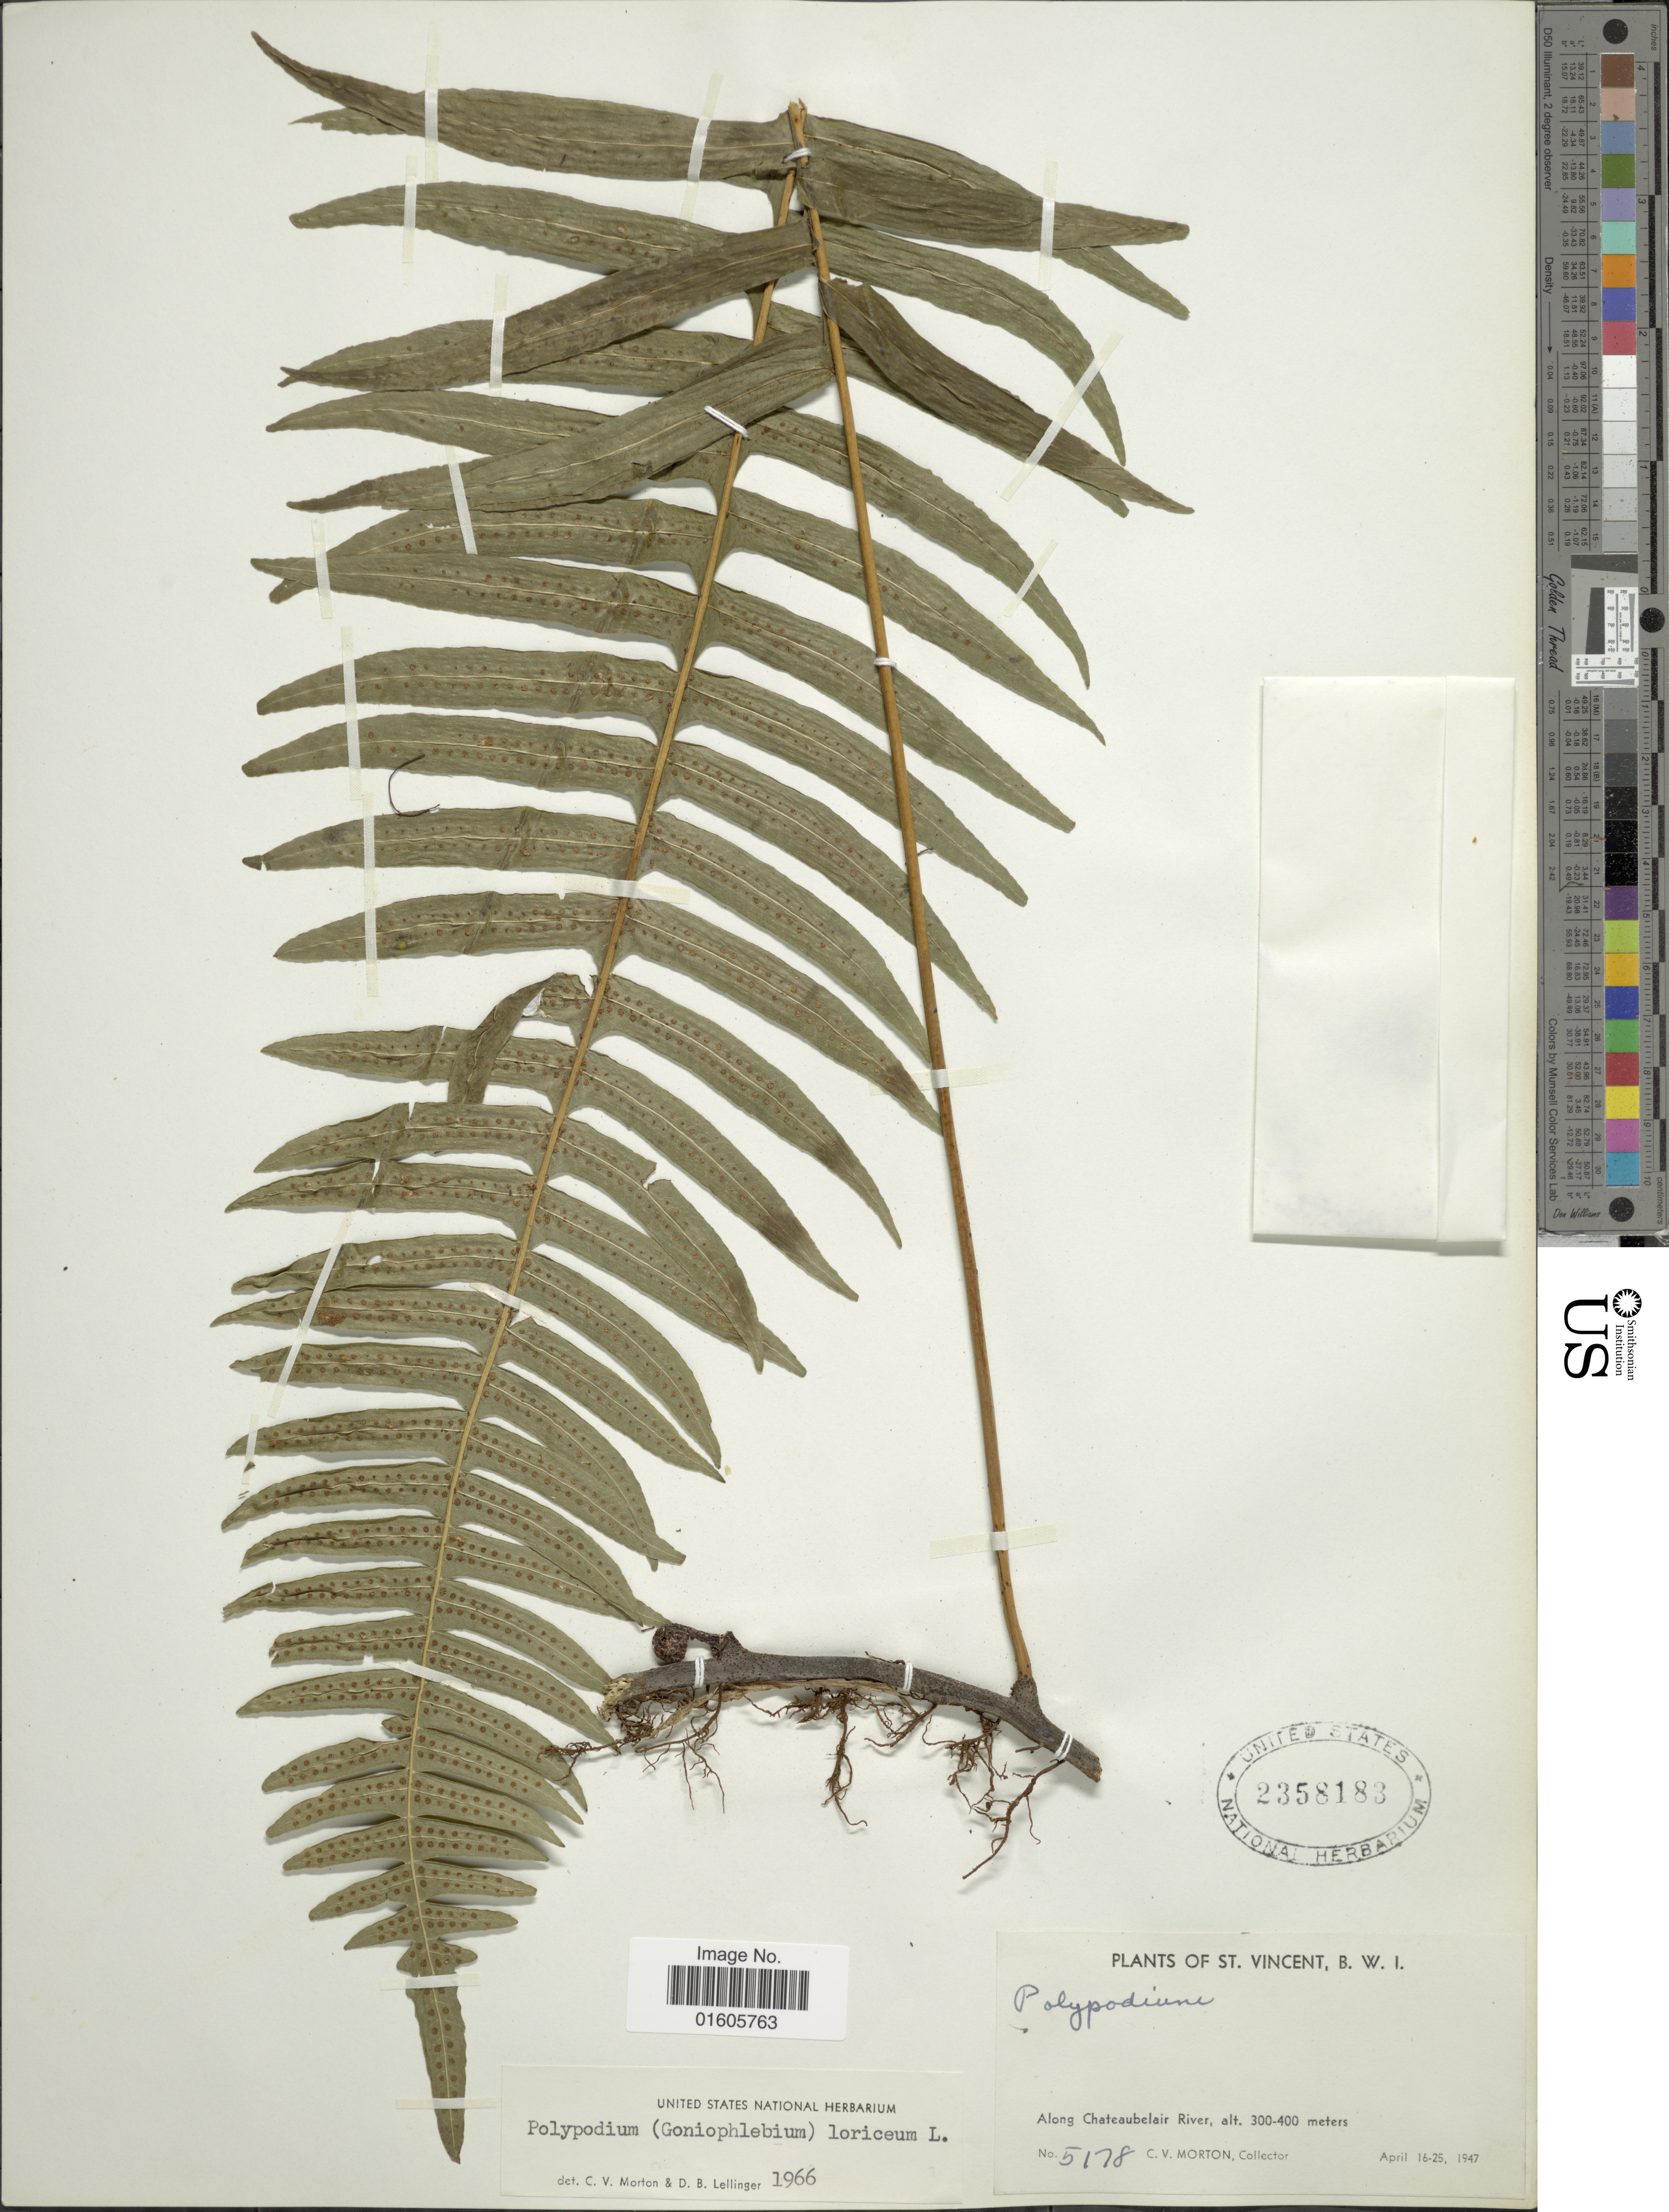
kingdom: Plantae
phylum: Tracheophyta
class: Polypodiopsida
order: Polypodiales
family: Polypodiaceae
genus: Serpocaulon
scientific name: Serpocaulon loriceum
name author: (L.) A.R. Sm.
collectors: C. V. Morton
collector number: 5178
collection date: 1947-04-16/1947-04-25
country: St. Vincent - Grenadines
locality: St. Vicent, B.W.I. Along Chateaubelair River.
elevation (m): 300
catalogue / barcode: US 2358183